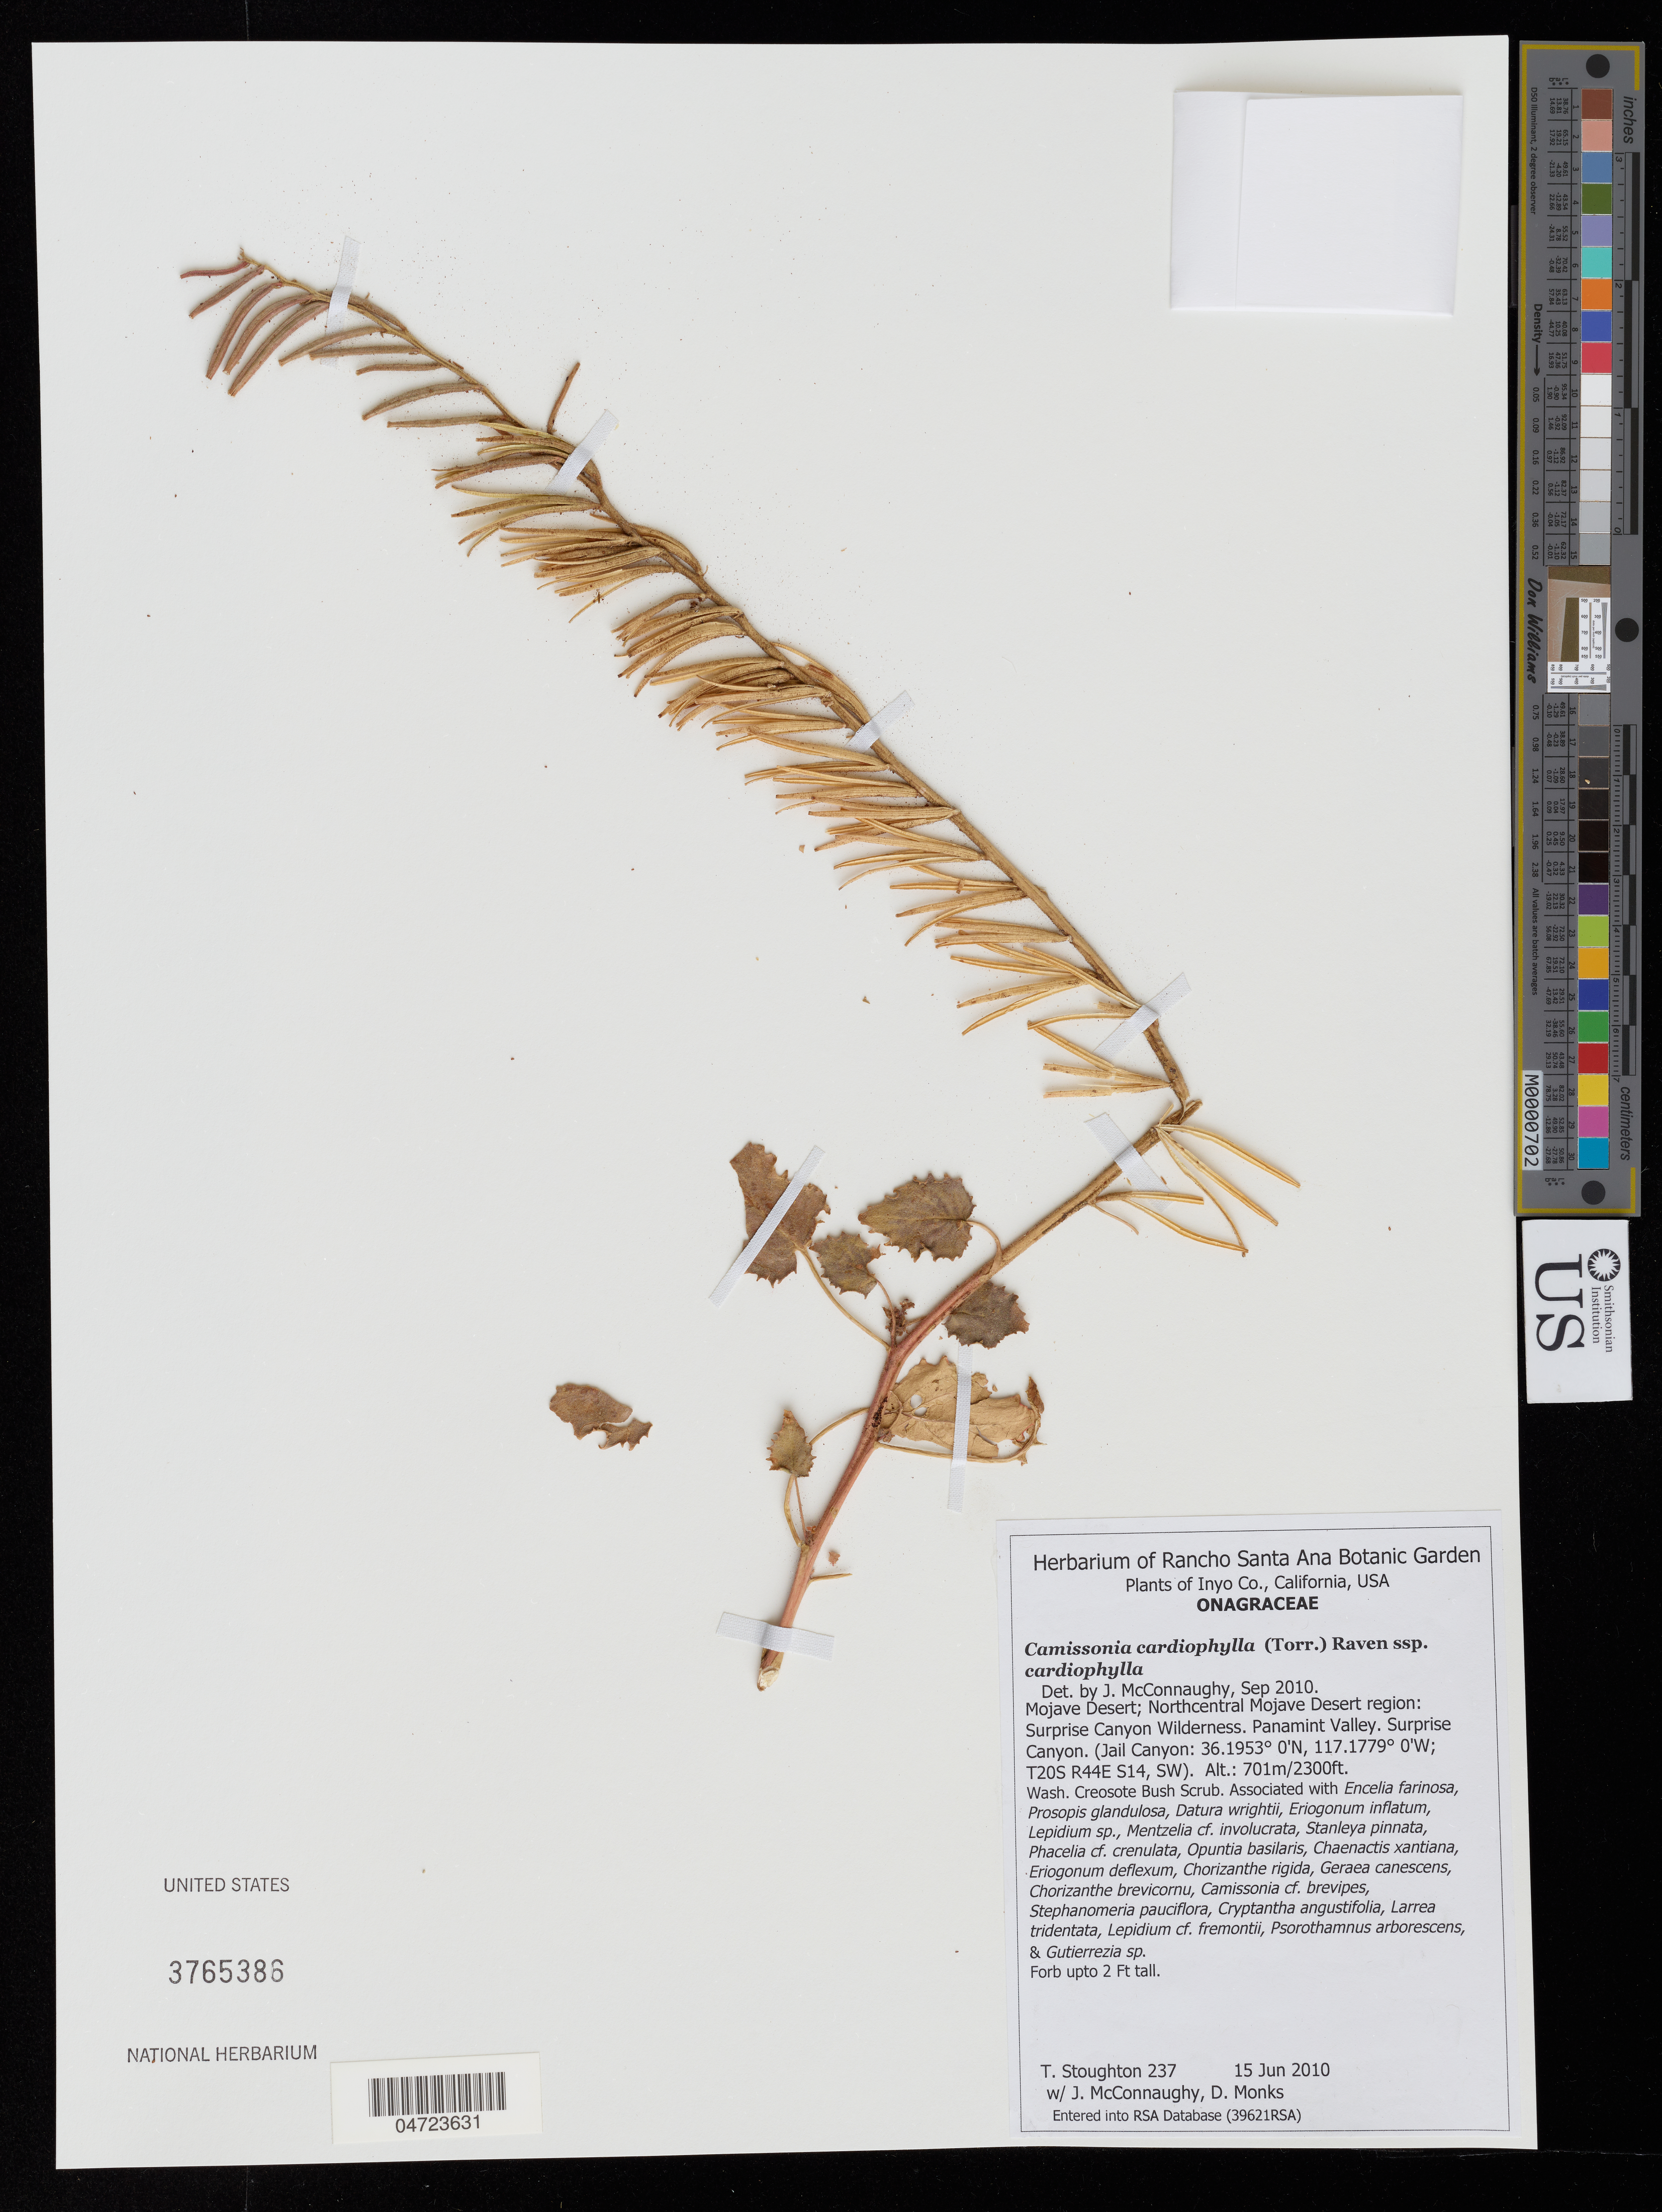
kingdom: Plantae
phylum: Tracheophyta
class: Magnoliopsida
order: Myrtales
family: Onagraceae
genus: Camissonia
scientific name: Camissonia cardiophylla subsp. cardiophylla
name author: (Torr.) P.H. Raven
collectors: T. Stoughton, J. McConnaughy & D. Monks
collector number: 237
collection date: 2010-06-15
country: United States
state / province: California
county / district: Inyo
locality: Inyo Co. Mojave Desert; Northcentral Mojave Desert region: Surprise Canyon Wilderness. Panamint Valley. Surprise Canyon (Jail Canyon; T20S R44E S14, SW).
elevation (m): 701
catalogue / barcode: US 3765386